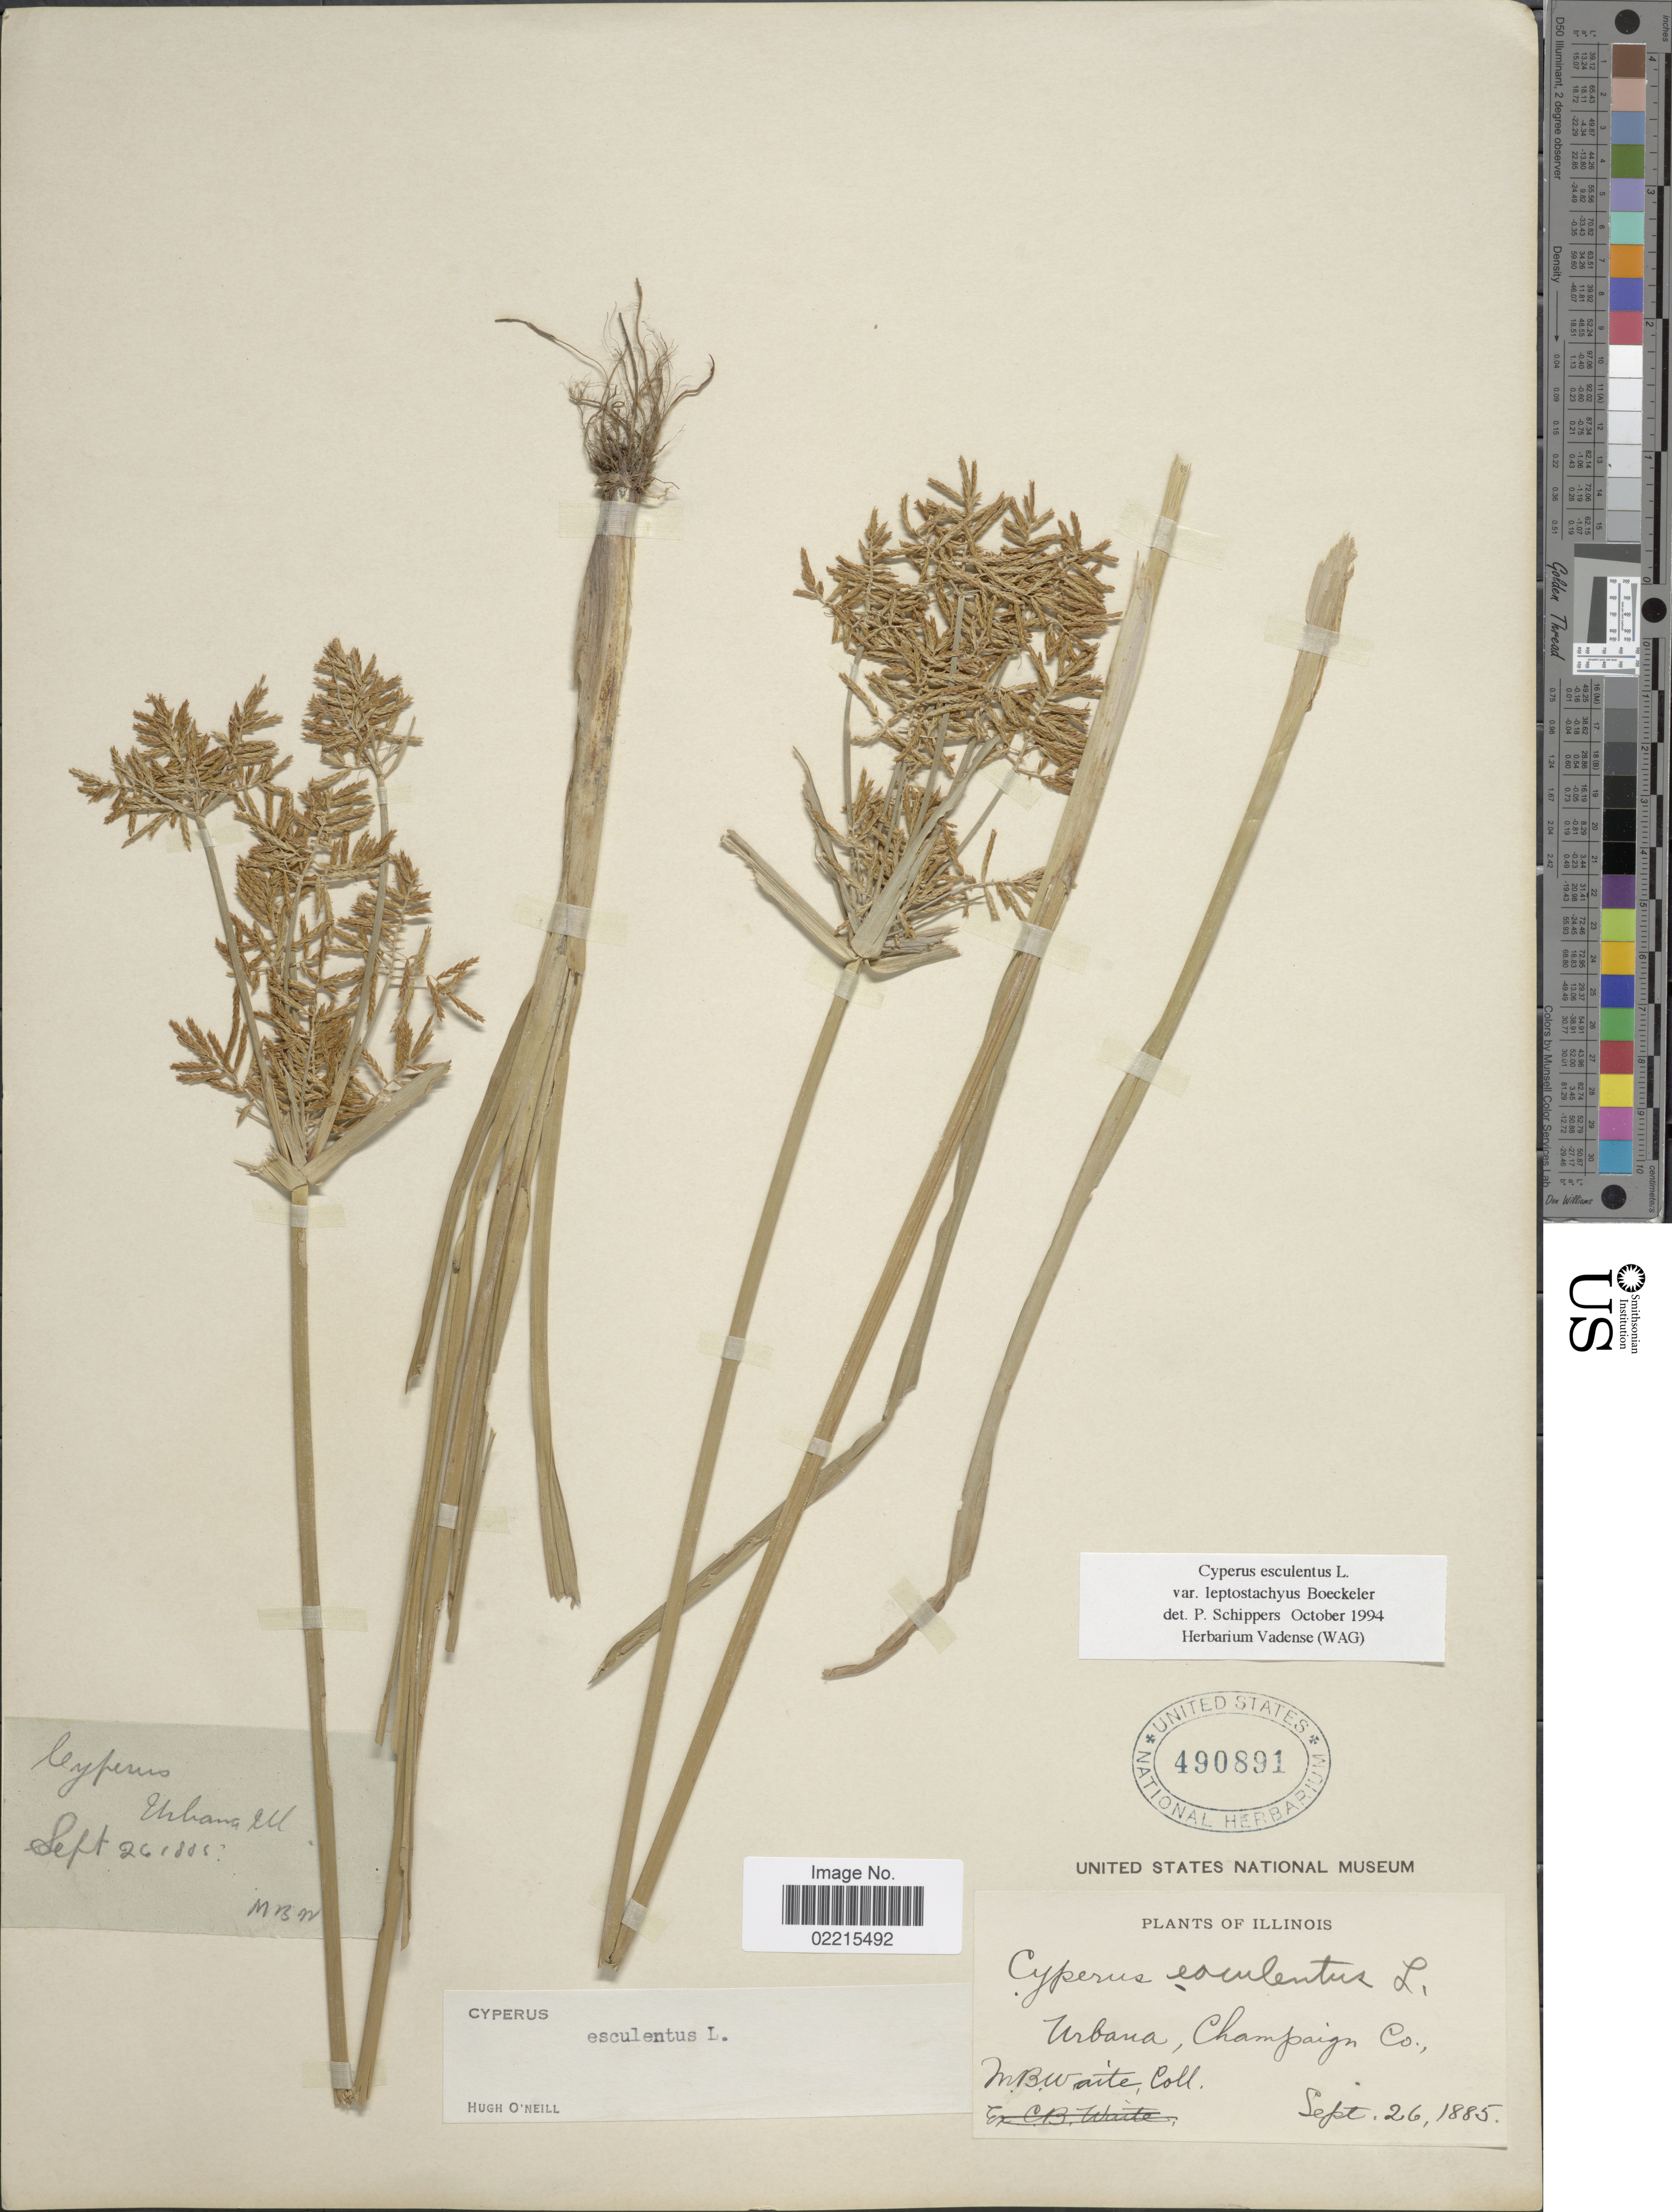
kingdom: Plantae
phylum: Tracheophyta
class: Liliopsida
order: Poales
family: Cyperaceae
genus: Cyperus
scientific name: Cyperus esculentus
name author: L.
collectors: M. B. Waite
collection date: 1885-08-26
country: United States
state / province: Illinois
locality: Urbana, Champaign Co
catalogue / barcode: US 490891